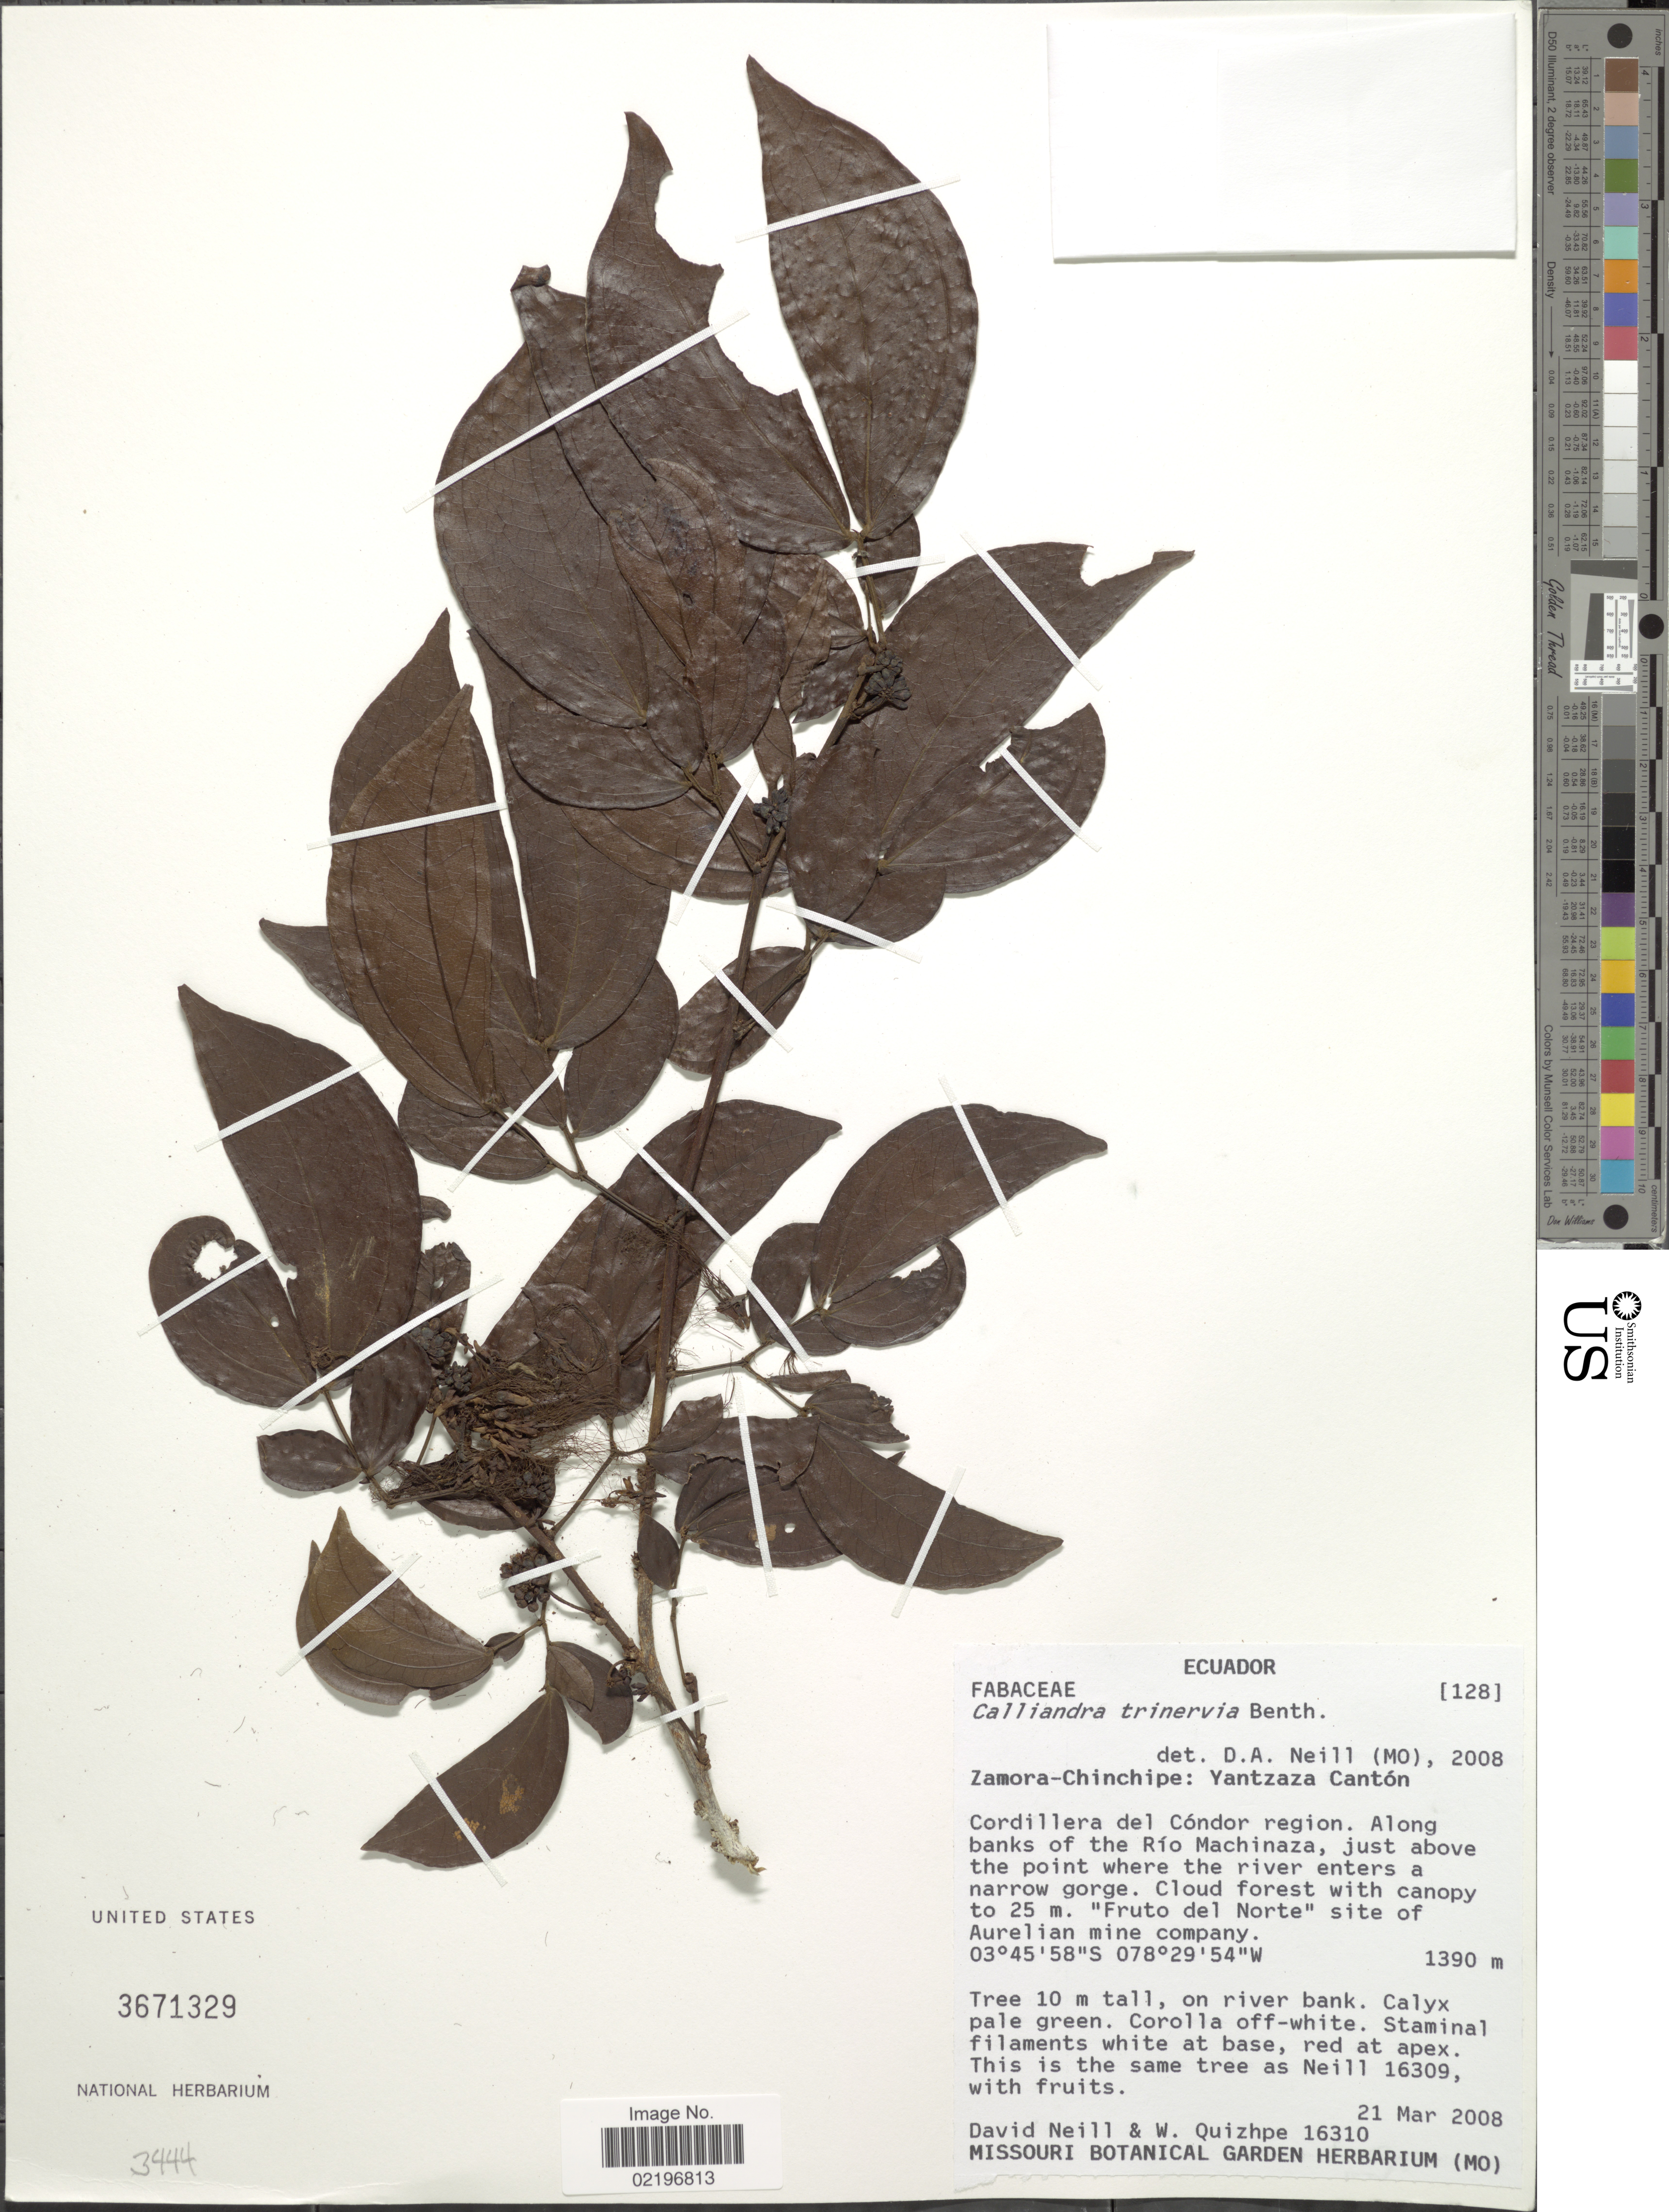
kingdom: Plantae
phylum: Tracheophyta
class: Magnoliopsida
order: Fabales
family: Fabaceae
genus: Calliandra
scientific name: Calliandra trinervia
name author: Benth.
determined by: Neill, David Alan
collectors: D. Neill & W. Quizhpe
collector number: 16310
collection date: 2008-03-21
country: Ecuador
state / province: Zamora-Chinchipe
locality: Yantzaza Canton. Cordillere del Condor region, Along banks of the Rio Machinaza, just above the point where the river enters a narrow gorge.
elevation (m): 1390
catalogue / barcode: US 3671329